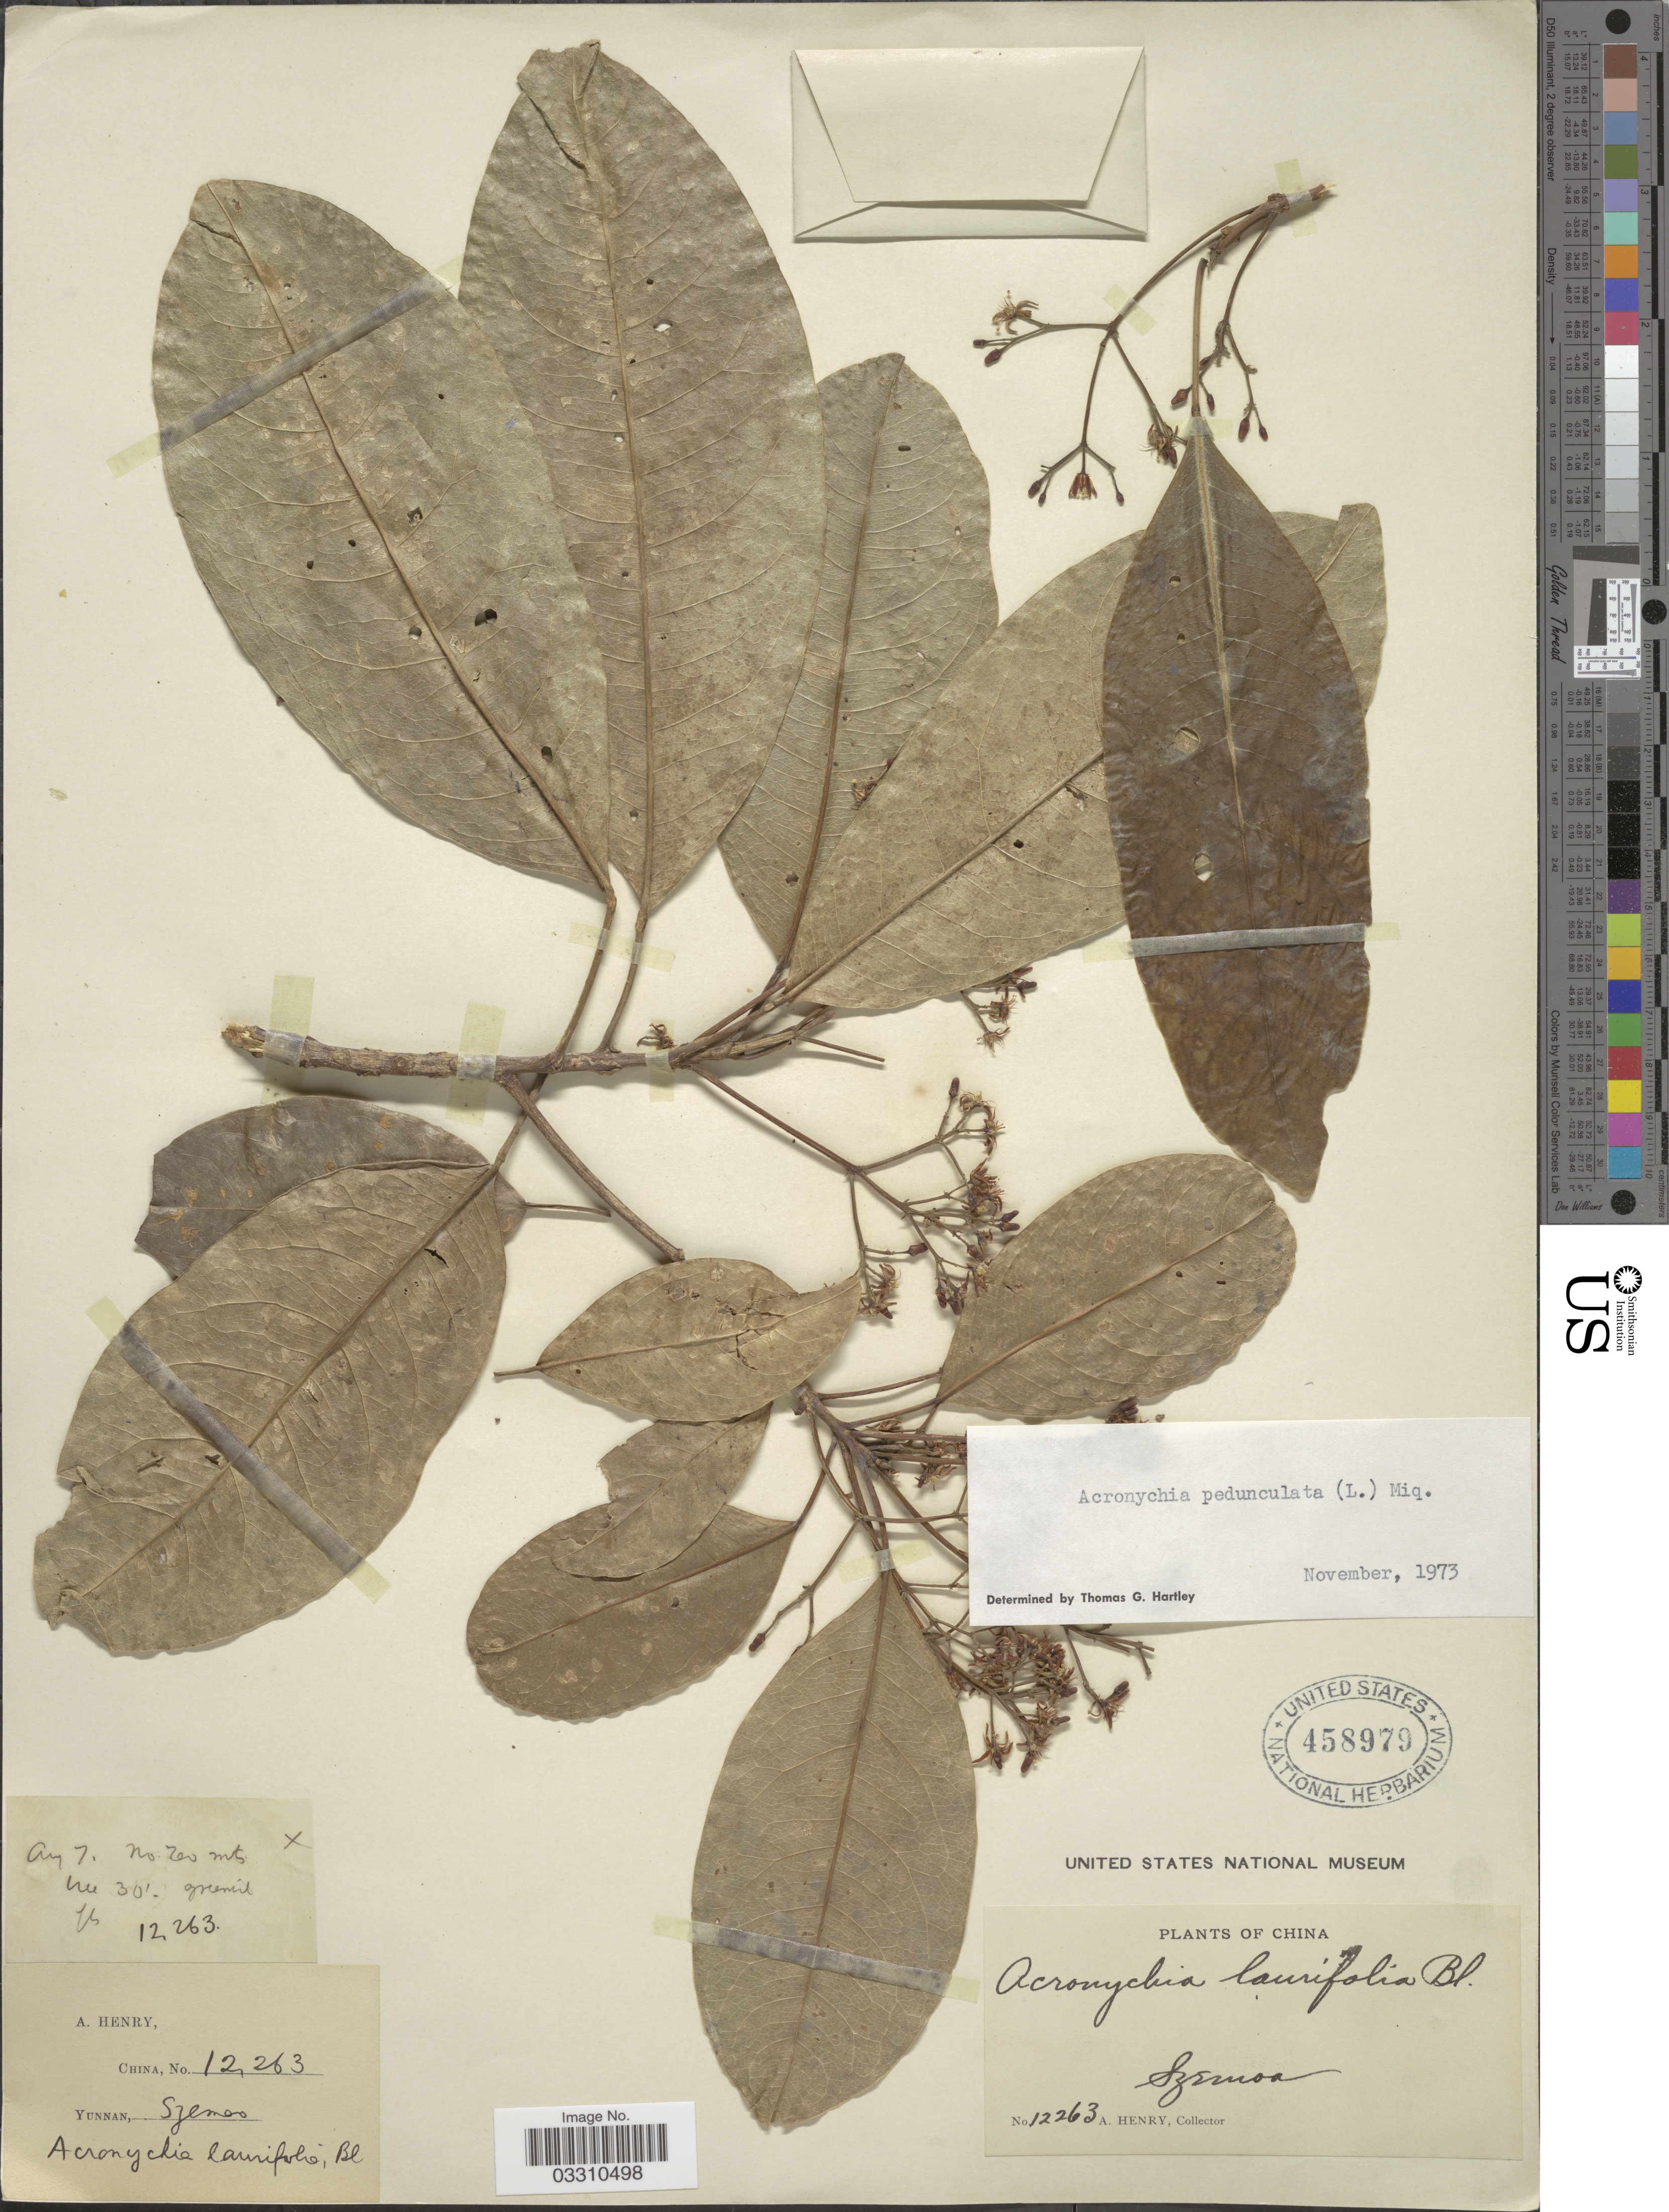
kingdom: Plantae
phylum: Tracheophyta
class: Magnoliopsida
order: Sapindales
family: Rutaceae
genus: Acronychia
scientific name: Acronychia pedunculata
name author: (L.) Miq.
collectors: A. Henry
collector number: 12263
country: China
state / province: Yunnan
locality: Szemoa. No Teo mts.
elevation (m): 9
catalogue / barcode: US 458979